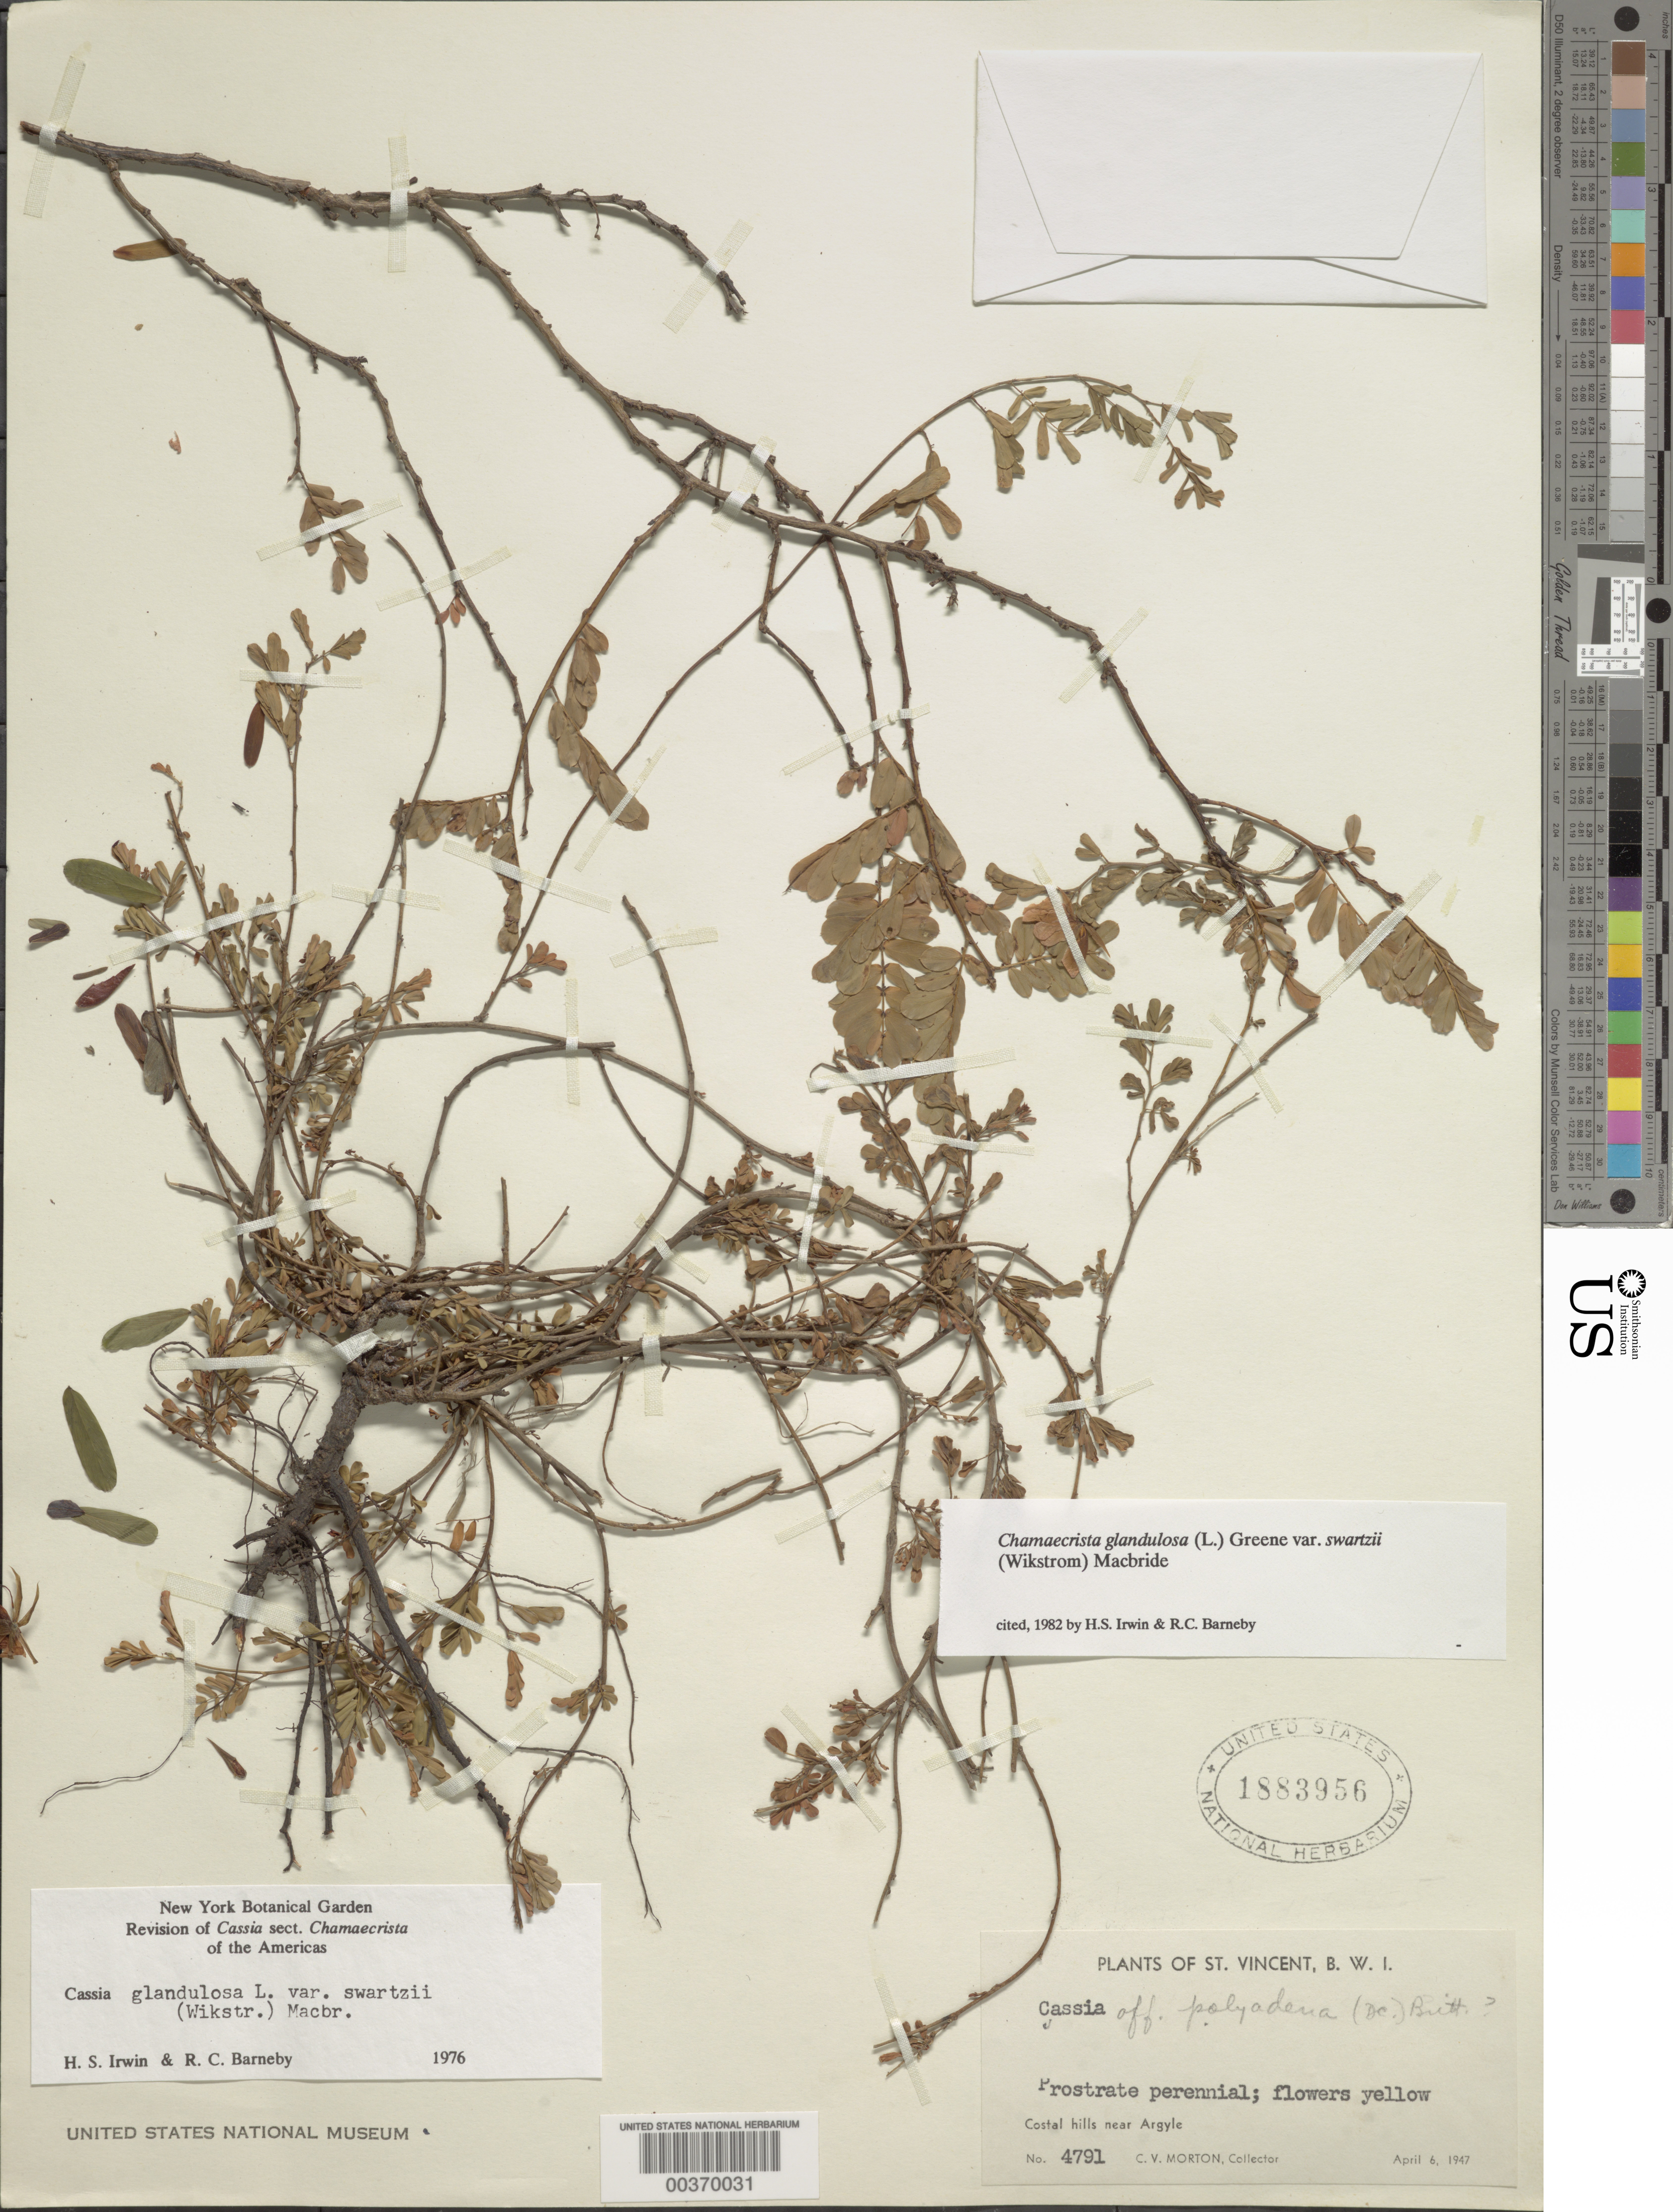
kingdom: Plantae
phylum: Tracheophyta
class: Magnoliopsida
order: Fabales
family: Fabaceae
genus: Chamaecrista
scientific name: Chamaecrista glandulosa var. swartzii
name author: (Wikstr.) H.S. Irwin & Barneby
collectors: C. V. Morton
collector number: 4791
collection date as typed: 06 Apr 1947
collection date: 1947-04-06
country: St. Vincent - Grenadines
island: St. Vincent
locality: Near argyle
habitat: Costal hills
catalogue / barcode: US 1883956